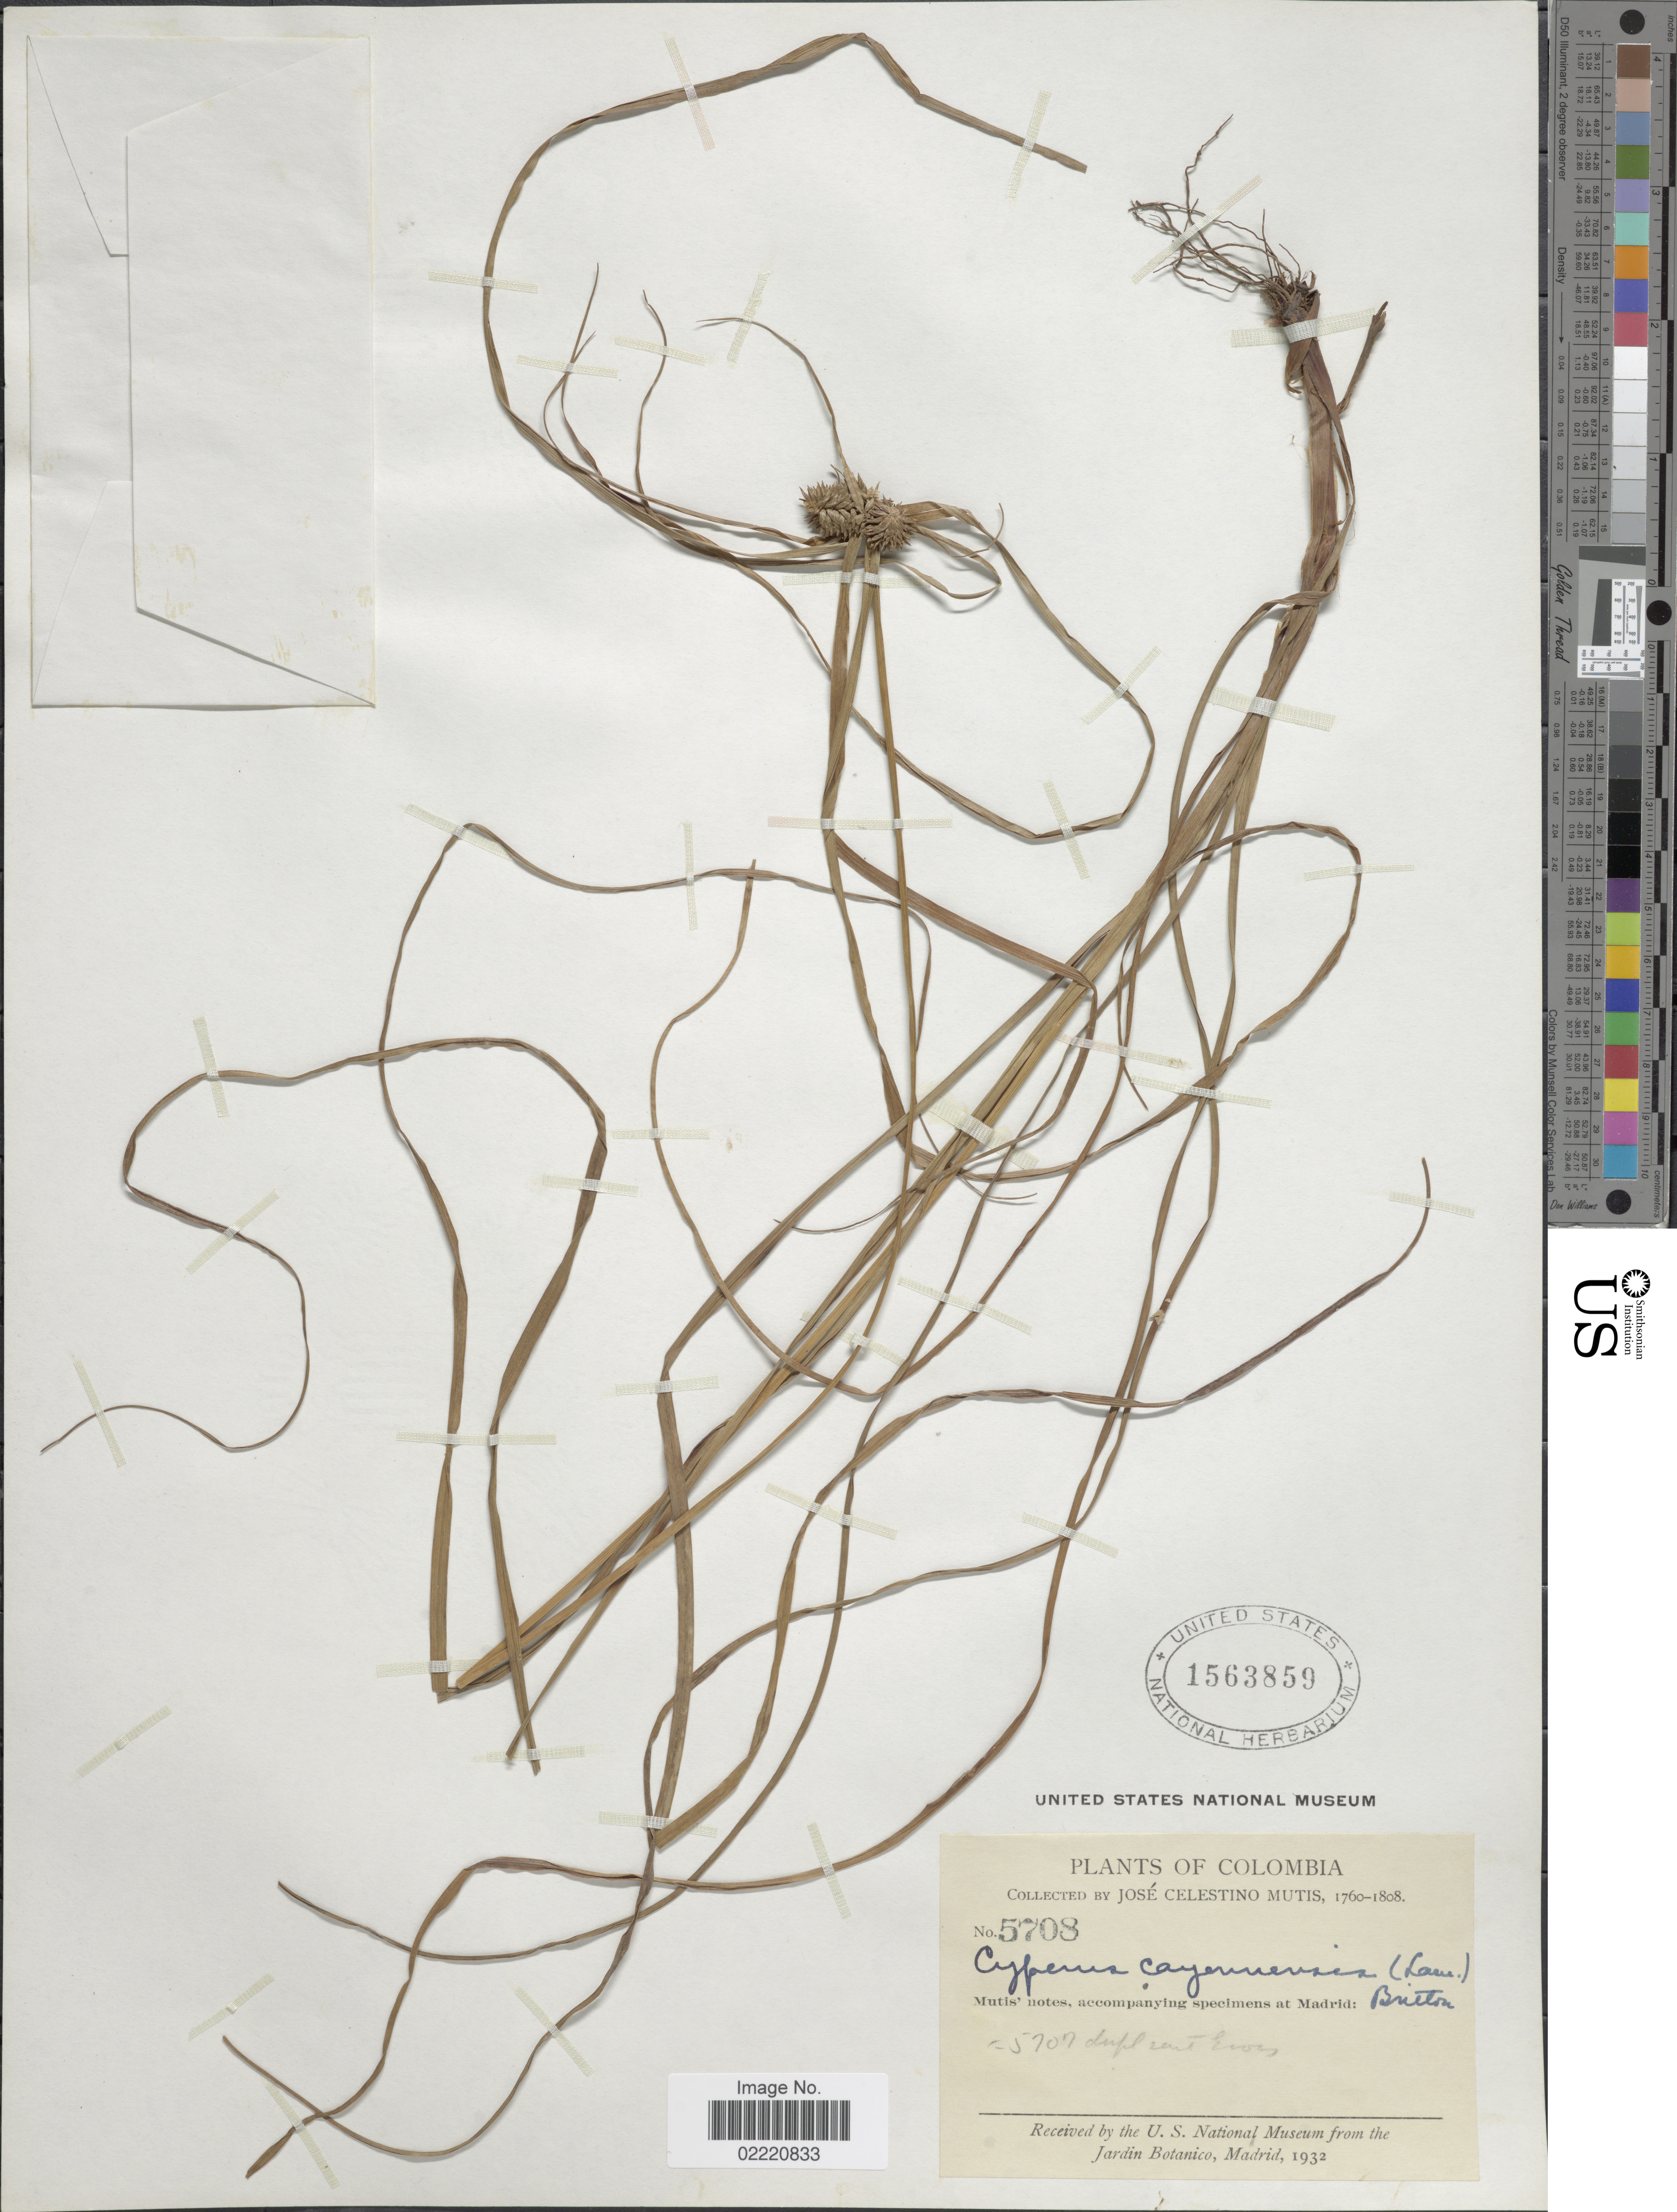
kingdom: Plantae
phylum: Tracheophyta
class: Liliopsida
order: Poales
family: Cyperaceae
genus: Cyperus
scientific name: Cyperus aggregatus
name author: (Willd.) Endl.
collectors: J. C. B. Mutis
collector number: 5708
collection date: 1760/1808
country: Colombia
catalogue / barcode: US 1563859